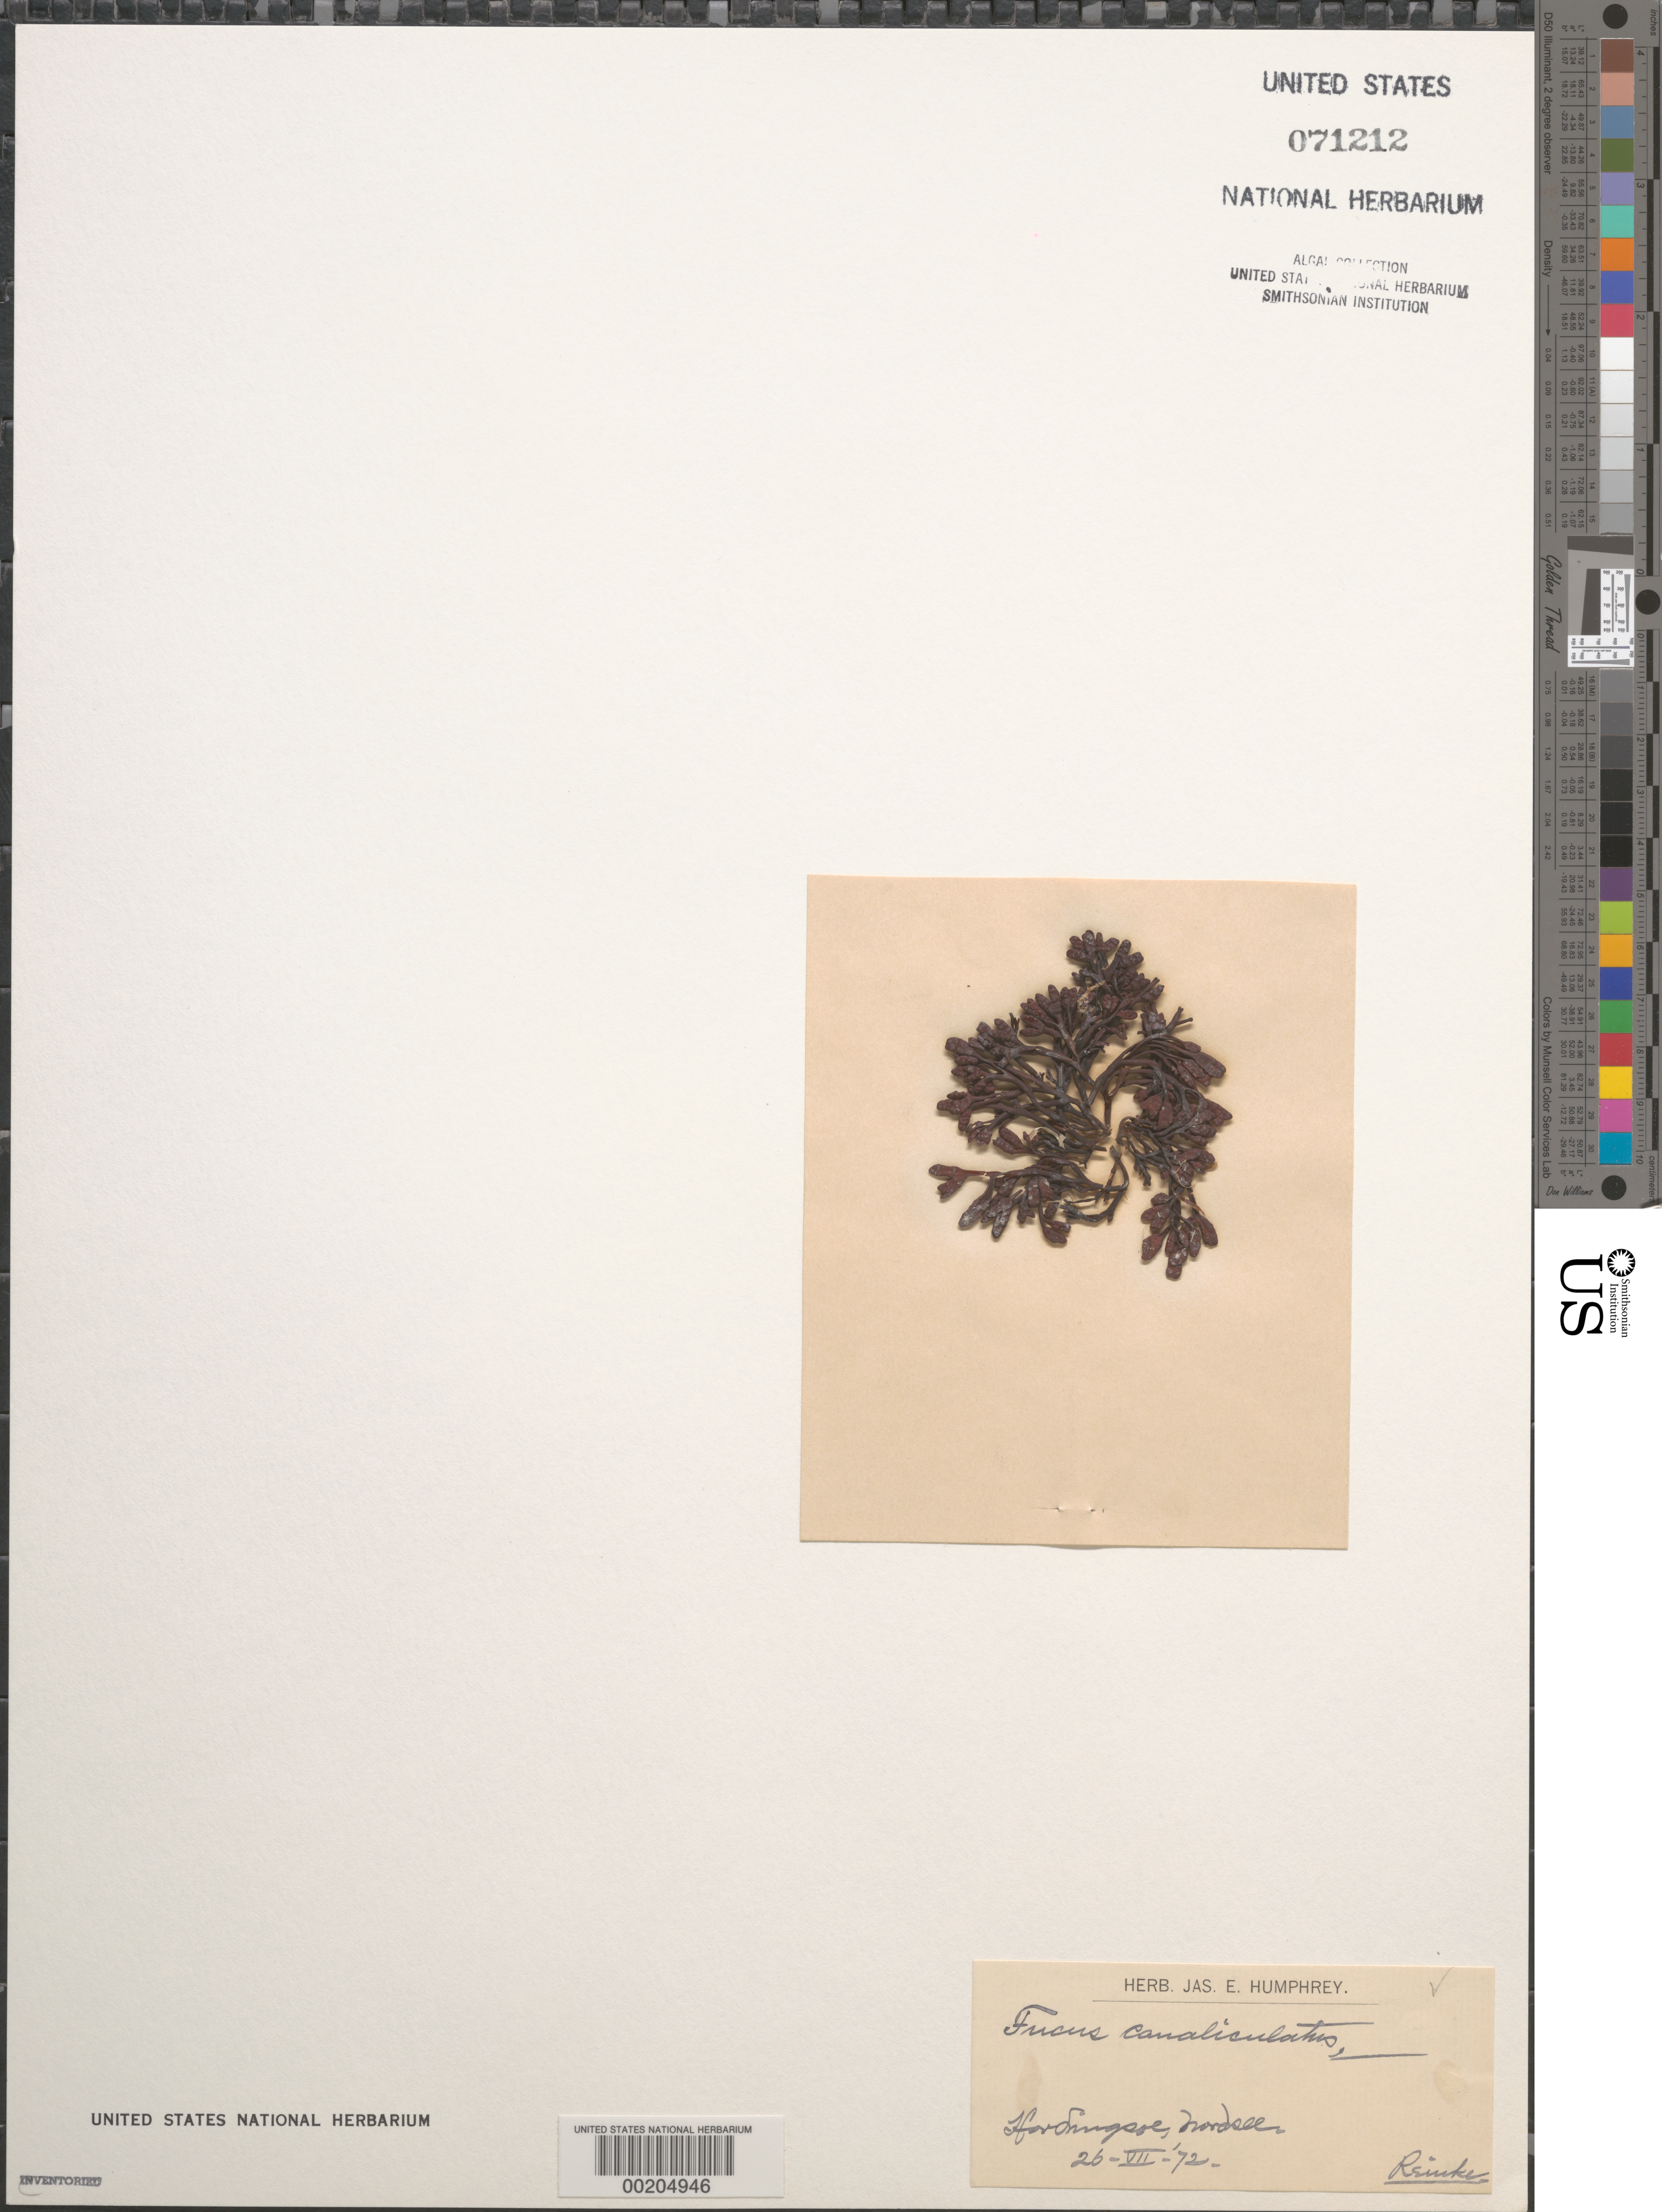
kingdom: Chromista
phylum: Ochrophyta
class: Phaeophyceae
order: Fucales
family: Fucaceae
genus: Pelvetia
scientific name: Pelvetia canaliculata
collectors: J. Reinke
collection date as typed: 26 Jul 1872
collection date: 1872-07-26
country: Norway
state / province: Rogaland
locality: Hovringoy (hordingsoe), north sea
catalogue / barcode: US 71212